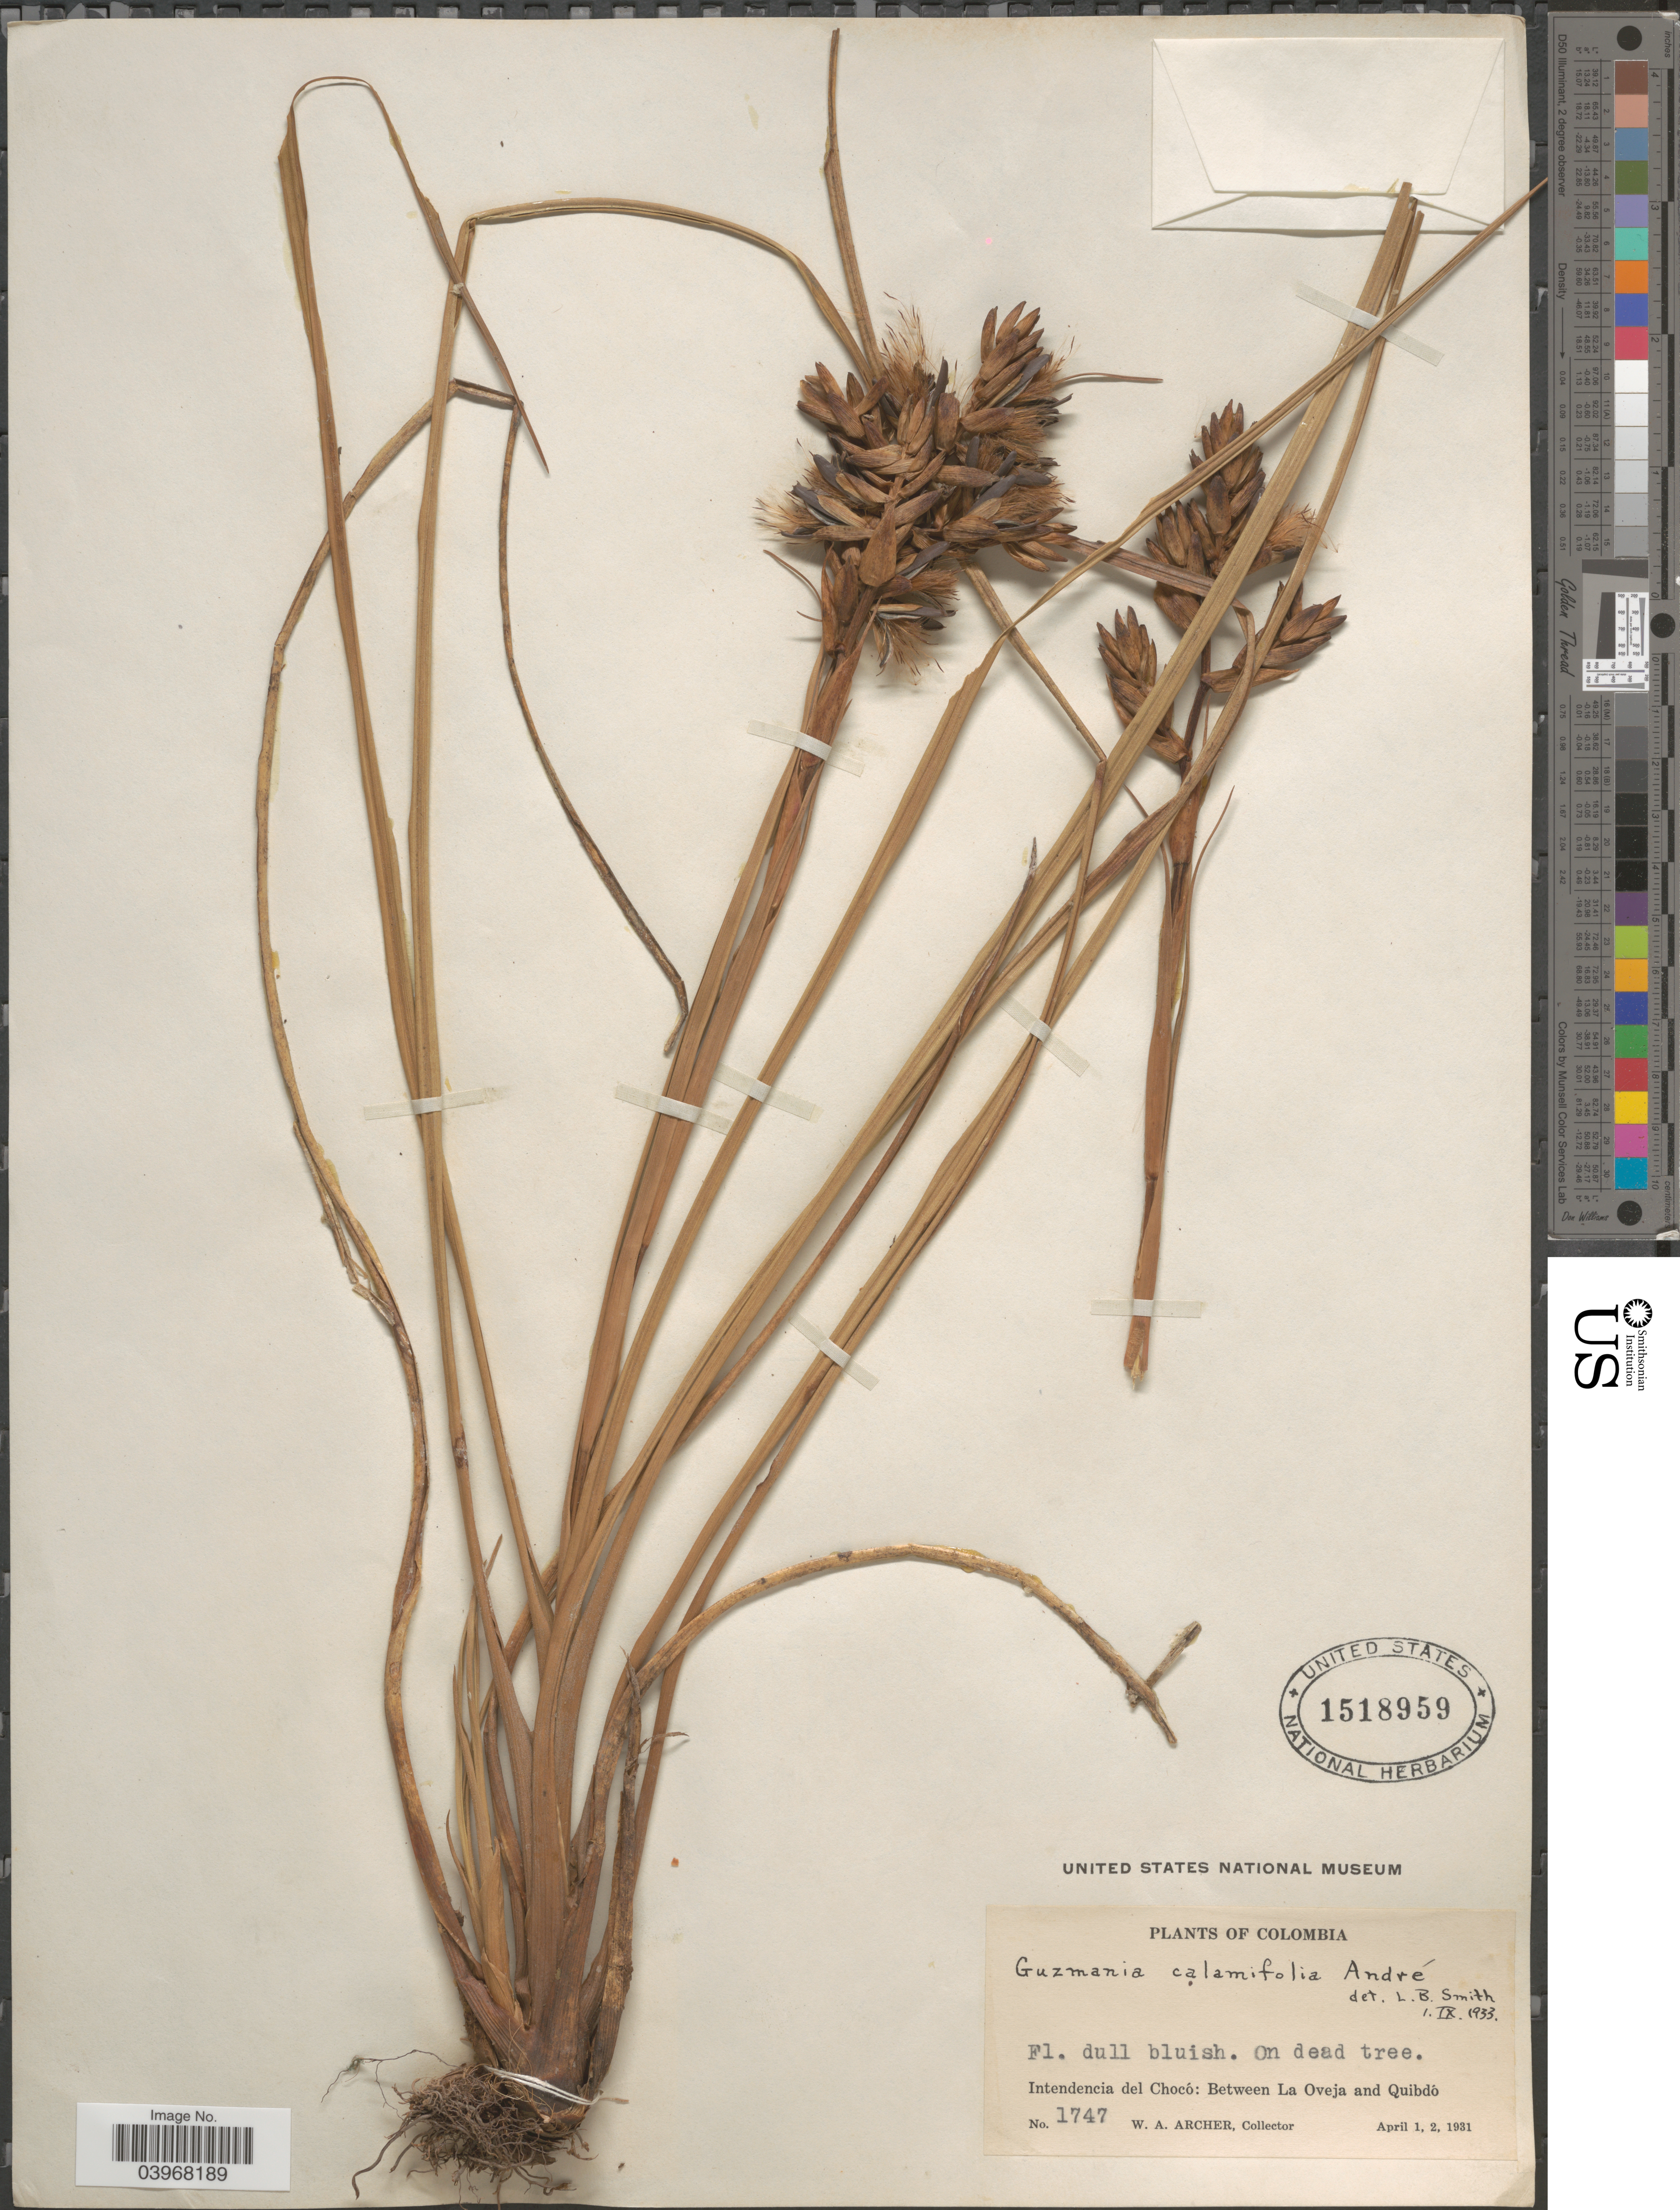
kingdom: Plantae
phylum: Tracheophyta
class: Liliopsida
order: Poales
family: Bromeliaceae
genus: Guzmania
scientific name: Guzmania calamifolia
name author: André ex Mez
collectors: W. Archer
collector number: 1747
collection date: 1931-04-01/1931-04-02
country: Colombia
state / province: Chocó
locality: Intendencia del Chocó: Between La Oveja and Quibdó.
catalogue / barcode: US 1518959